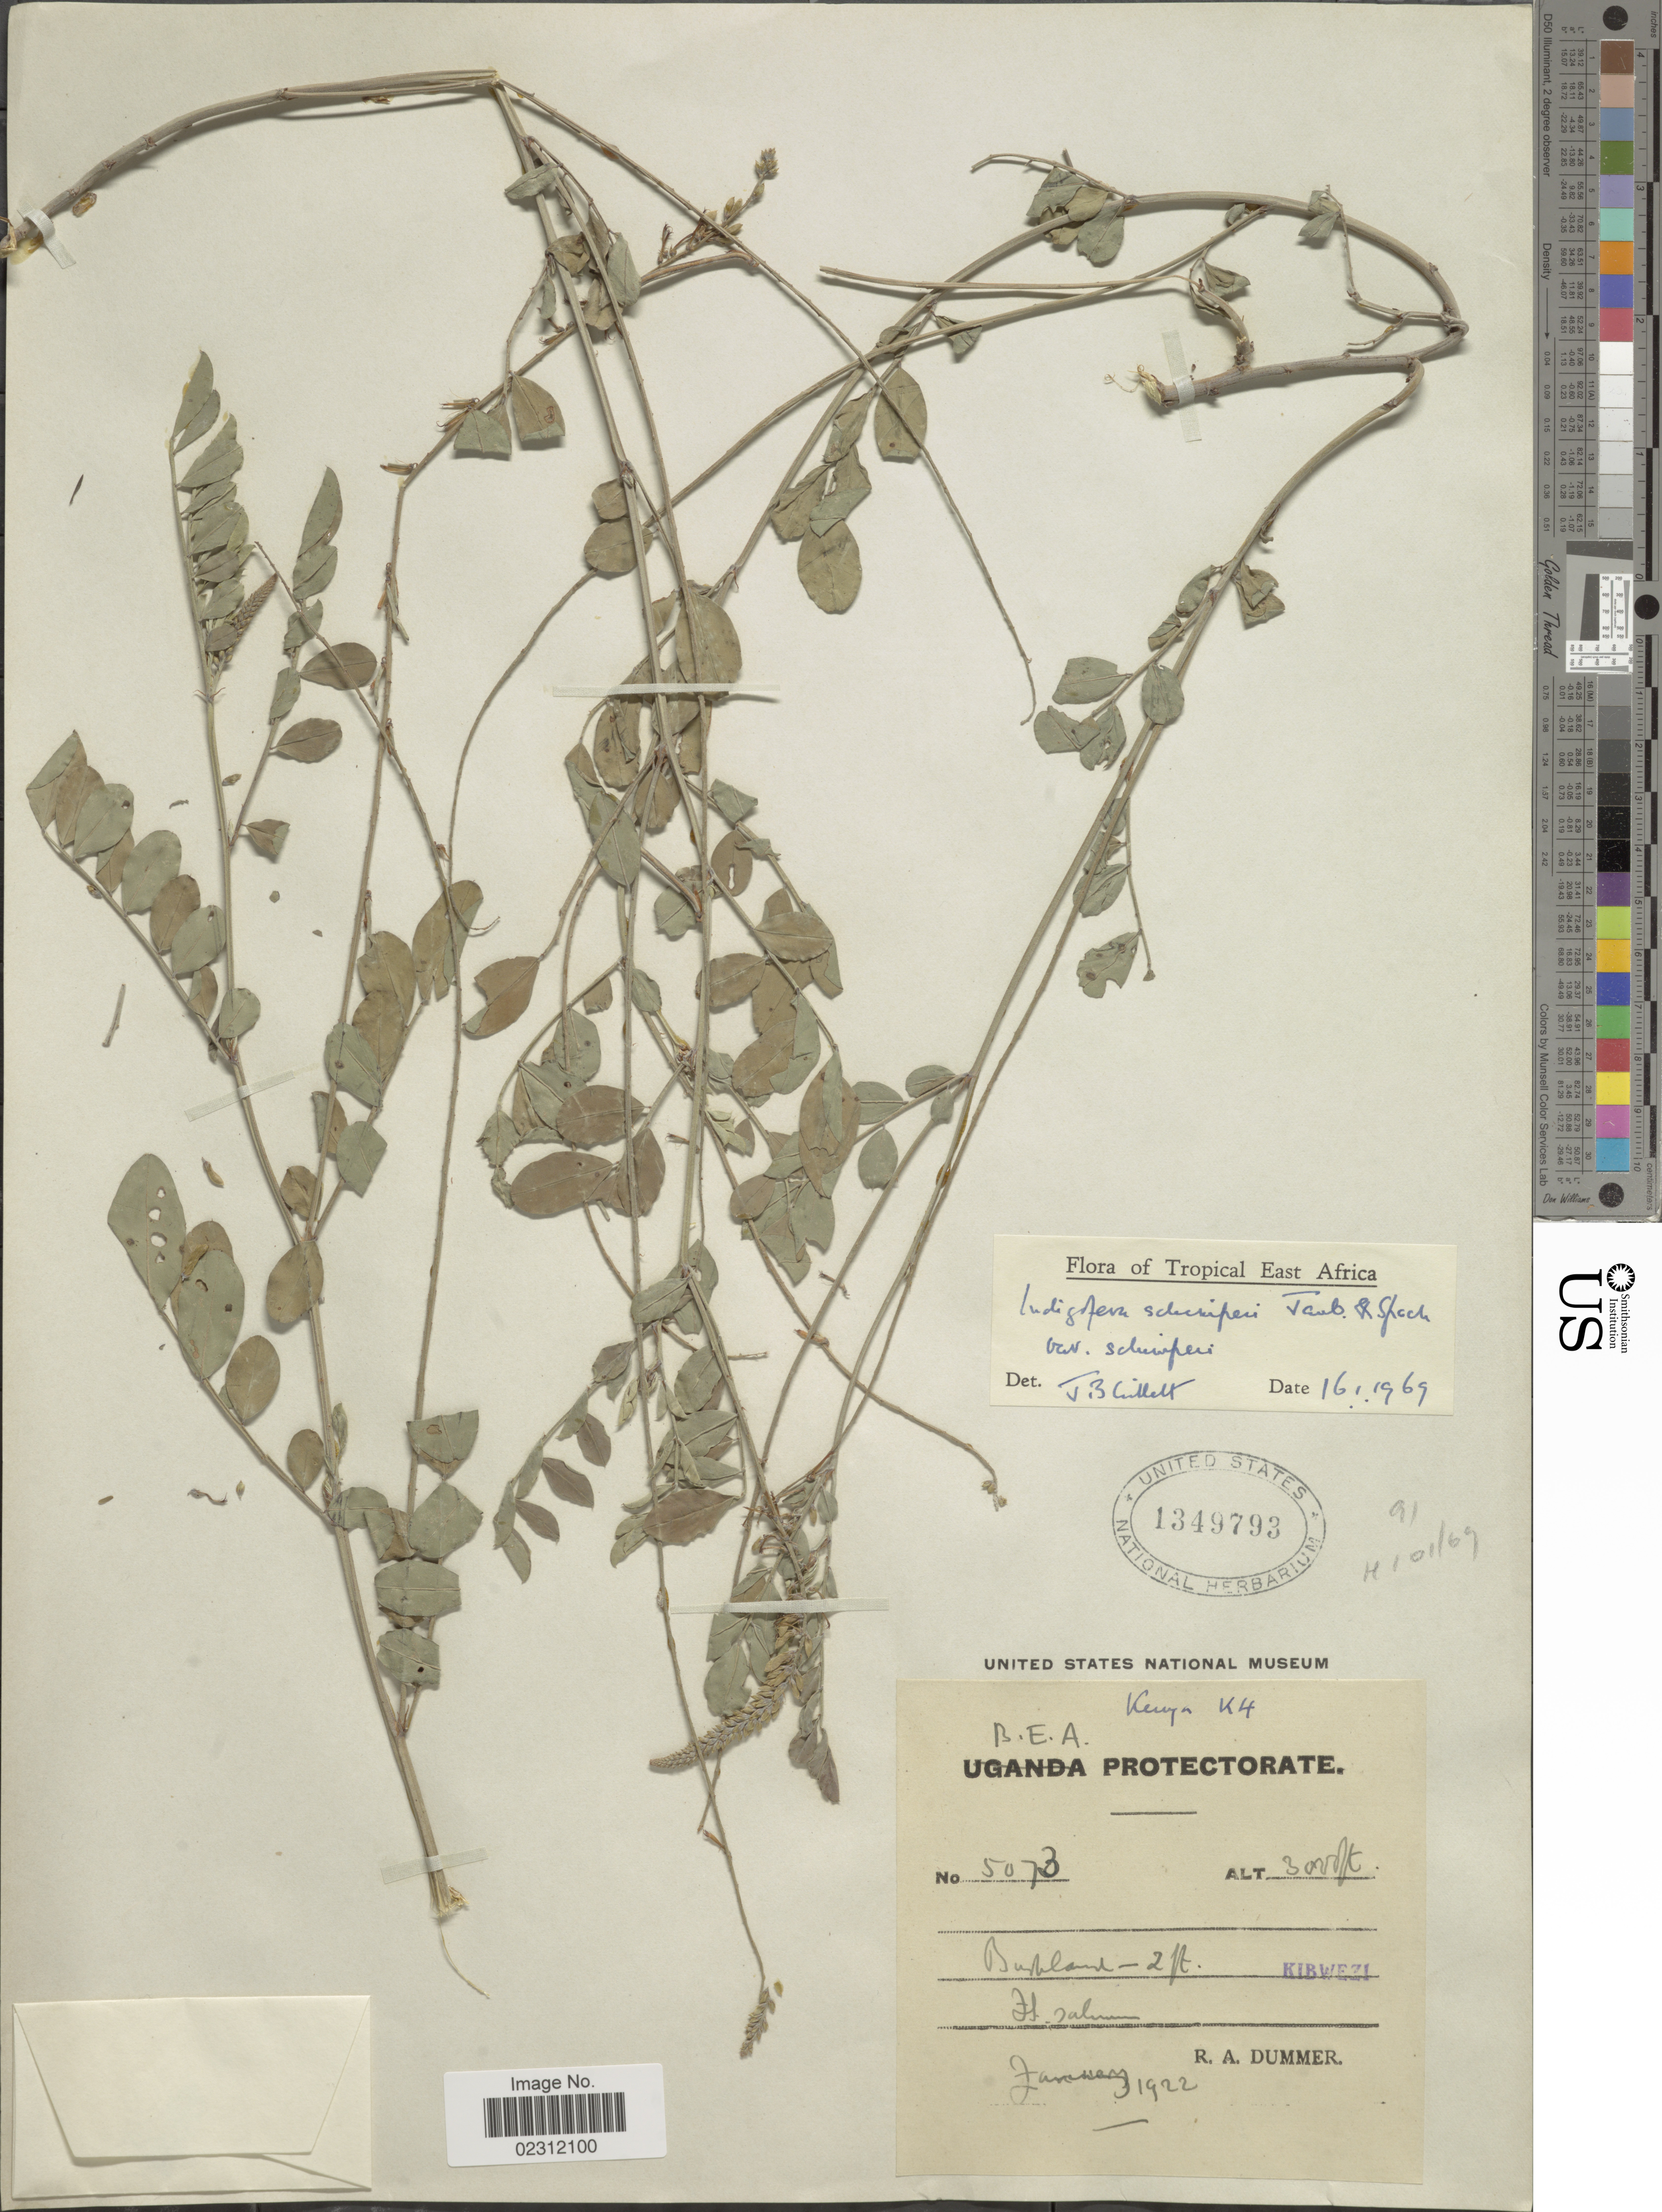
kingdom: Plantae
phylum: Tracheophyta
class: Magnoliopsida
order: Fabales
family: Fabaceae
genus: Indigofera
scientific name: Indigofera schimperi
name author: Jaub. & Spach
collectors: R. Dümmer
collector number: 5073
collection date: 1922-01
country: Kenya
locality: Kenya K4, Kibwezi, Tropical East Africa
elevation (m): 914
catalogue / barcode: US 1349793